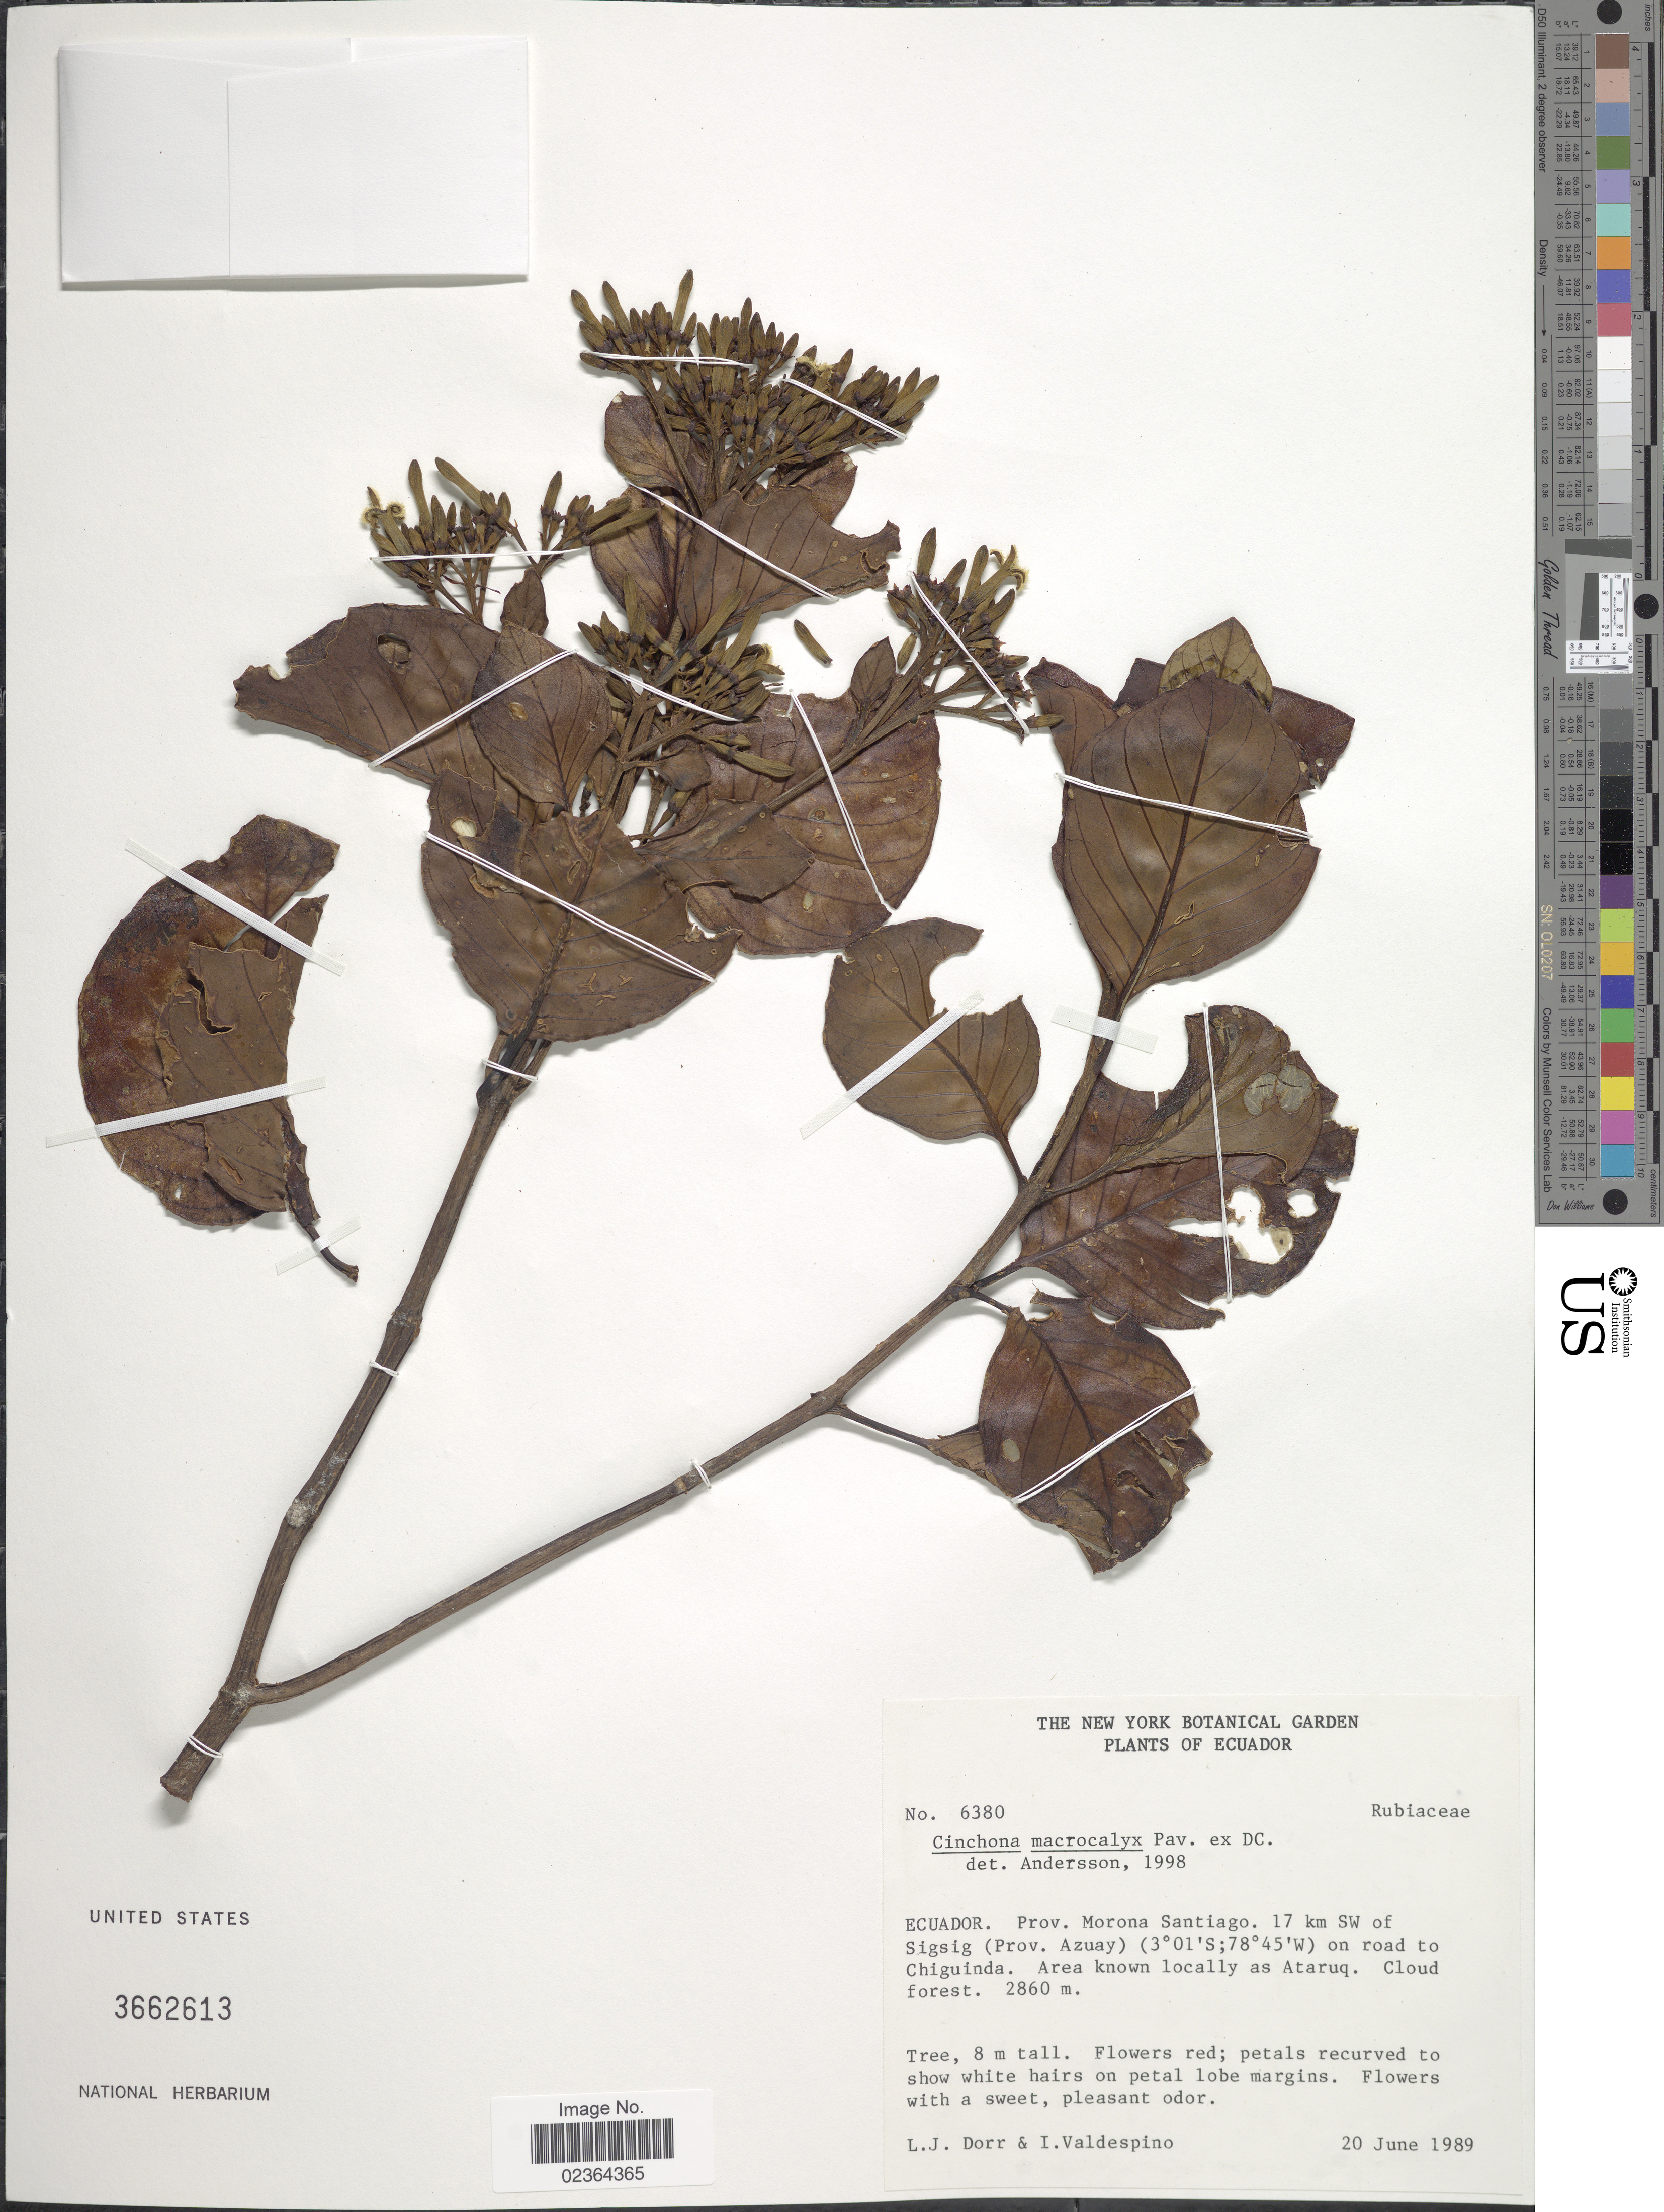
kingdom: Plantae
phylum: Tracheophyta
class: Magnoliopsida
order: Gentianales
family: Rubiaceae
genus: Cinchona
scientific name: Cinchona macrocalyx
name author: Pav. ex DC.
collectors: L. J. Dorr & I. A. Valdespino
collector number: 6380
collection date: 1989-06-20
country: Ecuador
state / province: Morona-Santiago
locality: Ecuador, Prov. Morona Santiago, 17 km SW of Sigsig (Prov. Azuay) on road to Chiguinda, Area know locally as Ataruq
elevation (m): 2860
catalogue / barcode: US 3662613